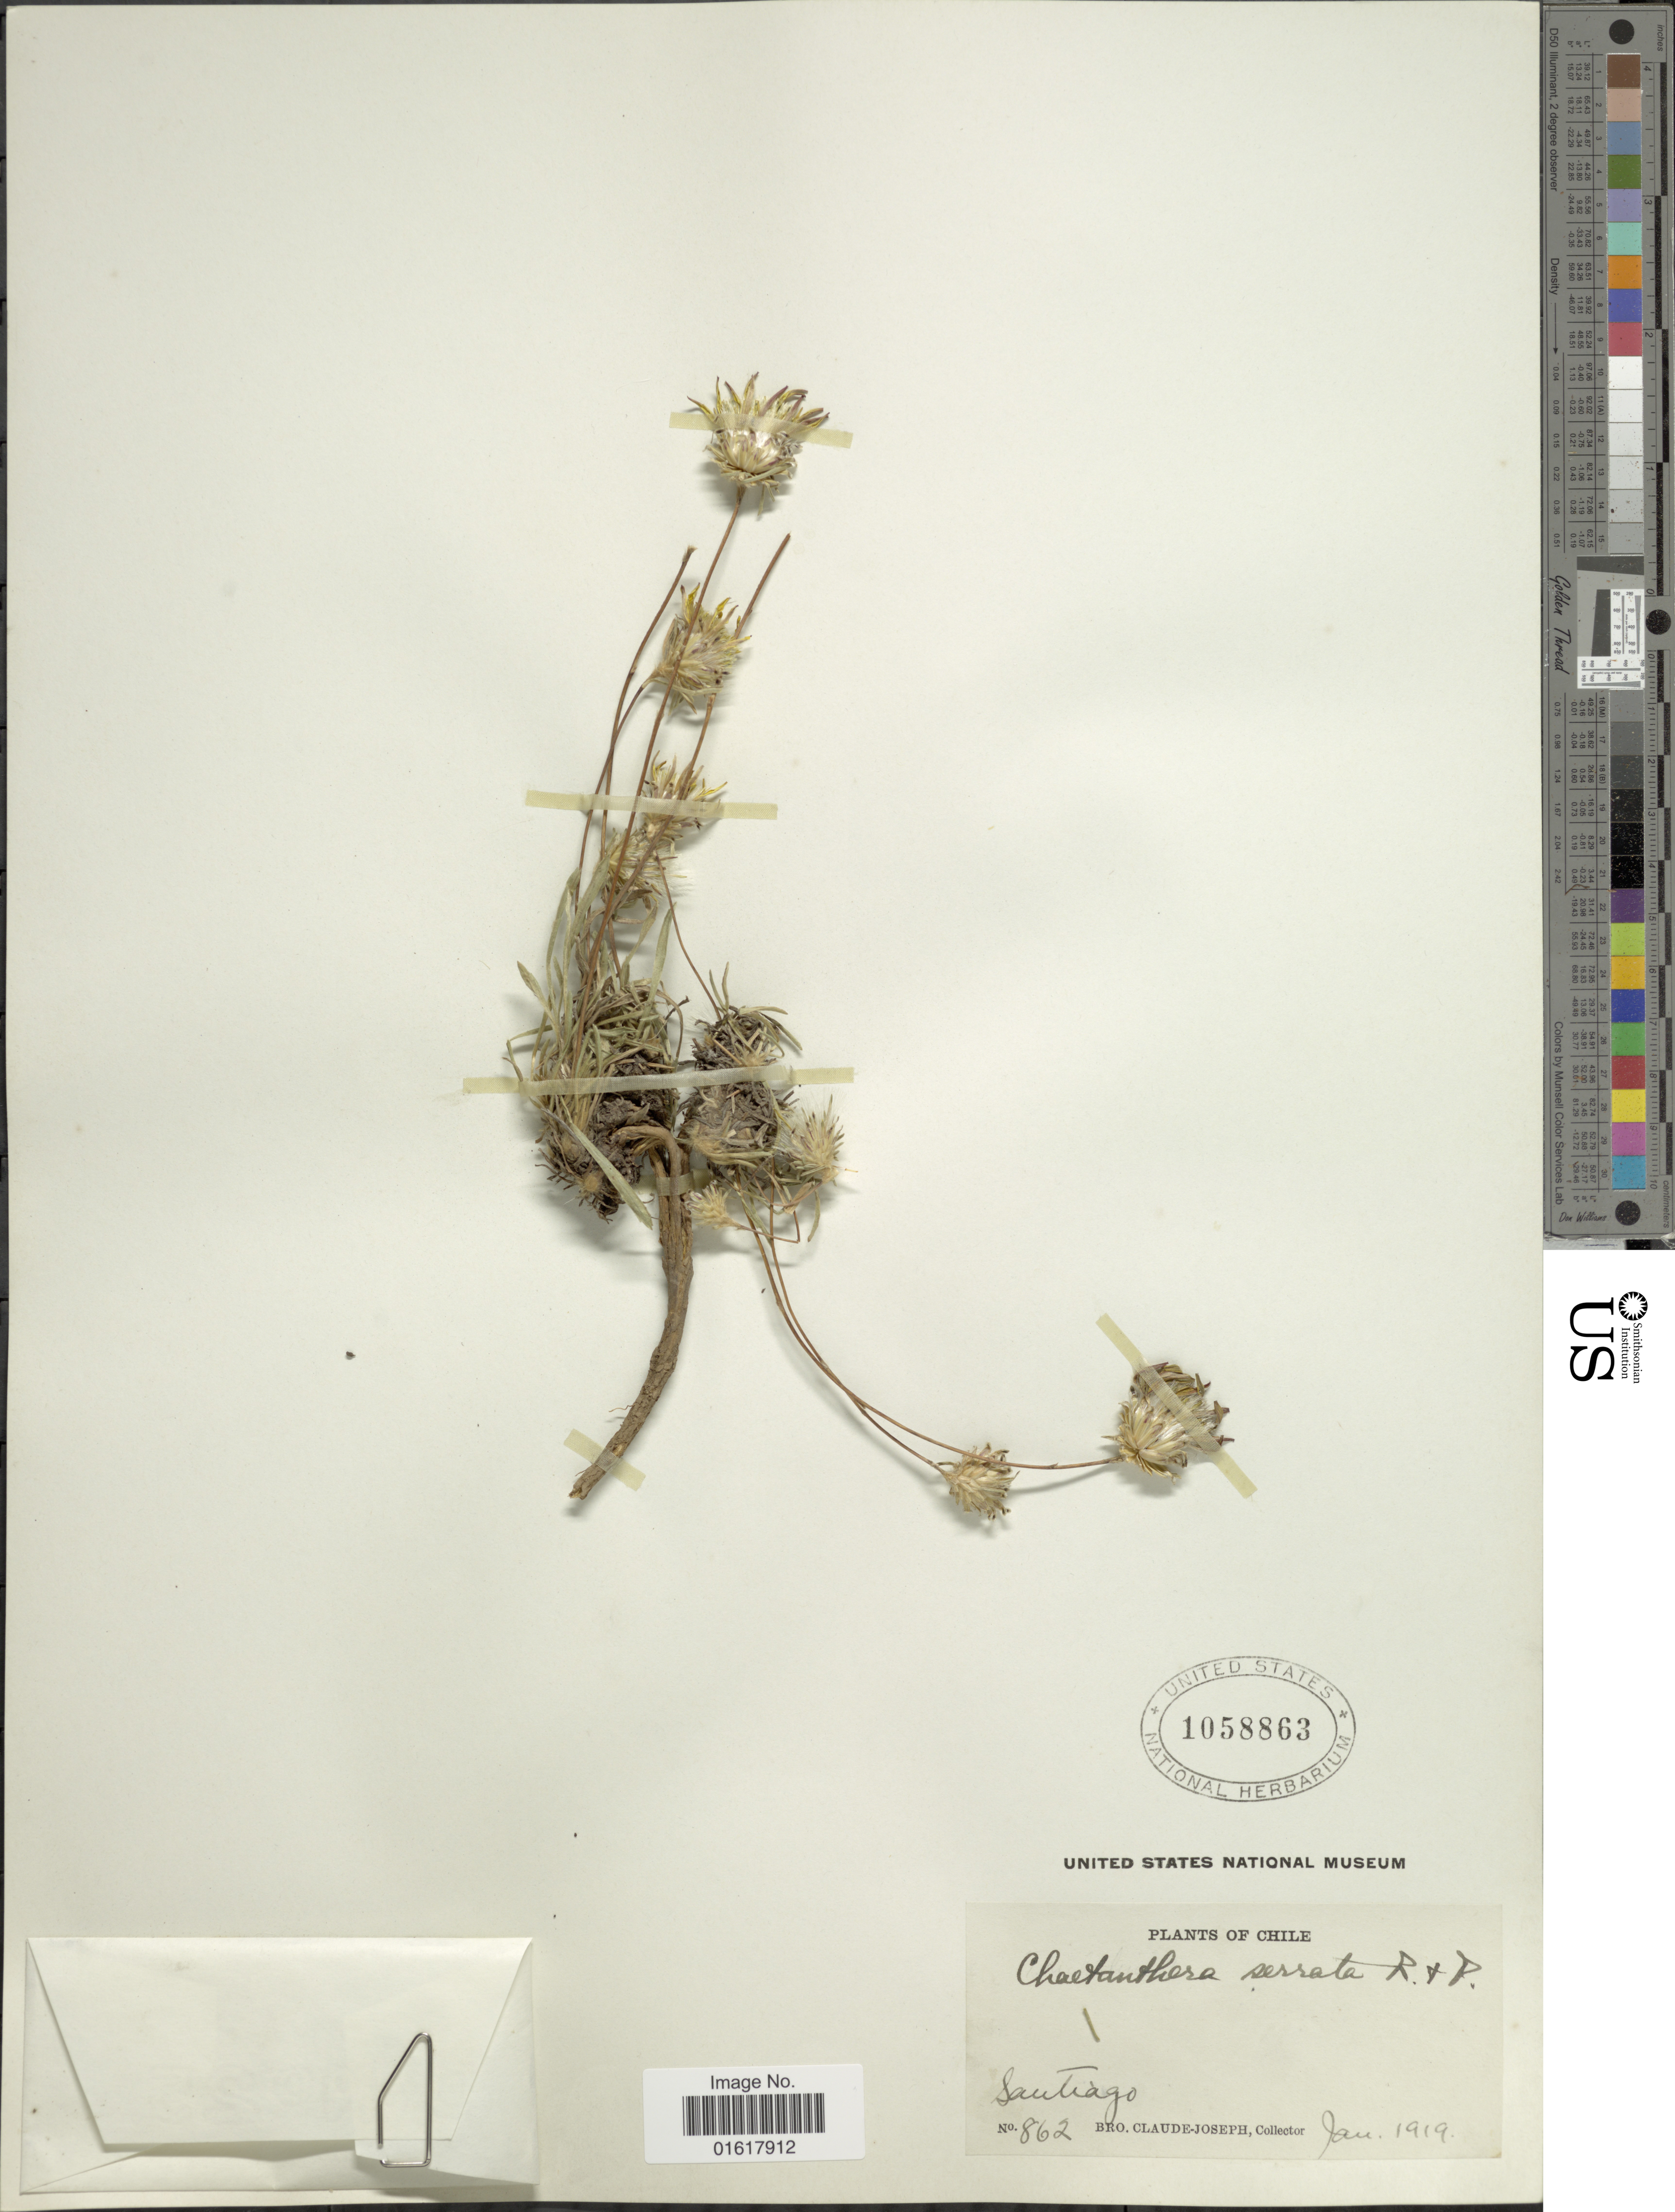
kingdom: Plantae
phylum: Tracheophyta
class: Magnoliopsida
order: Asterales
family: Asteraceae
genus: Chaetanthera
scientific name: Chaetanthera serrata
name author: Ruiz & Pav.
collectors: Bro. Claude-Joseph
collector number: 862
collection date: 1919-01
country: Chile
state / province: Región Metropolitana (RM)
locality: Santiago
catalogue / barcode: US 1058863